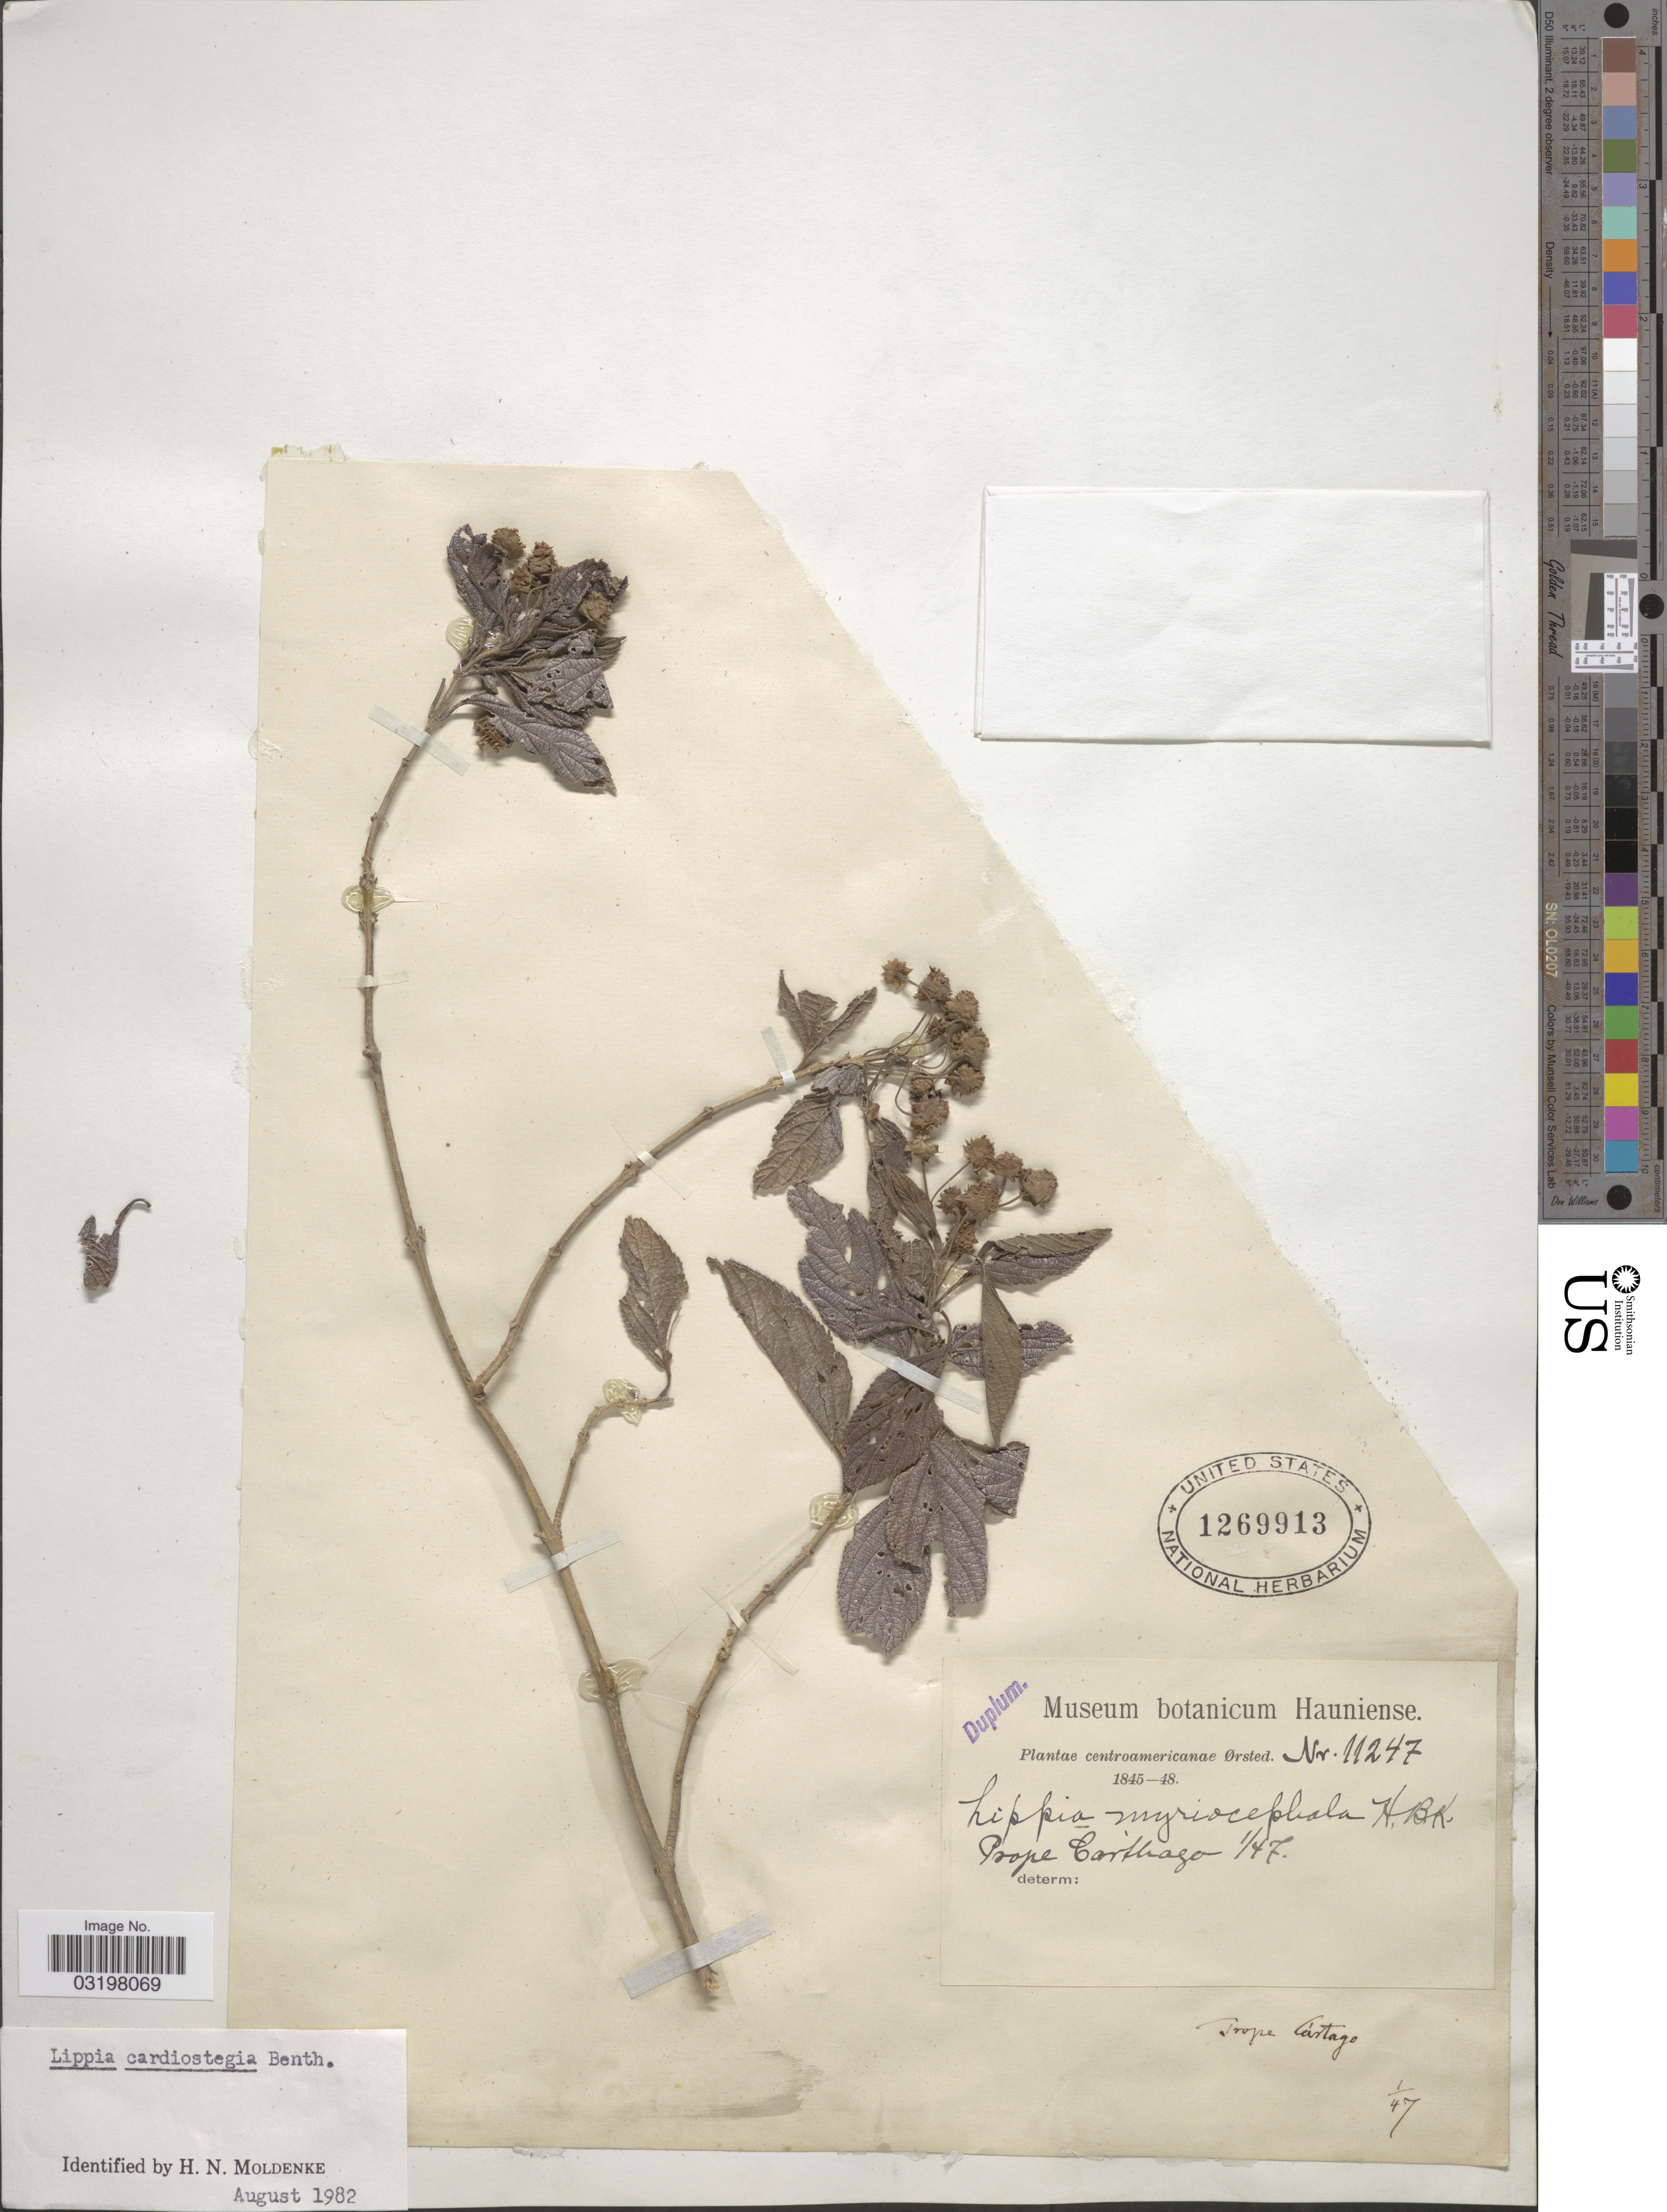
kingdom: Plantae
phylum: Tracheophyta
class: Magnoliopsida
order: Lamiales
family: Verbenaceae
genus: Lippia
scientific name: Lippia cardiostegia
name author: Benth.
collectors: Ørsted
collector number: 11247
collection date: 1847-01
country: Mexico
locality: Prope Carthago.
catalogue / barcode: US 1269913